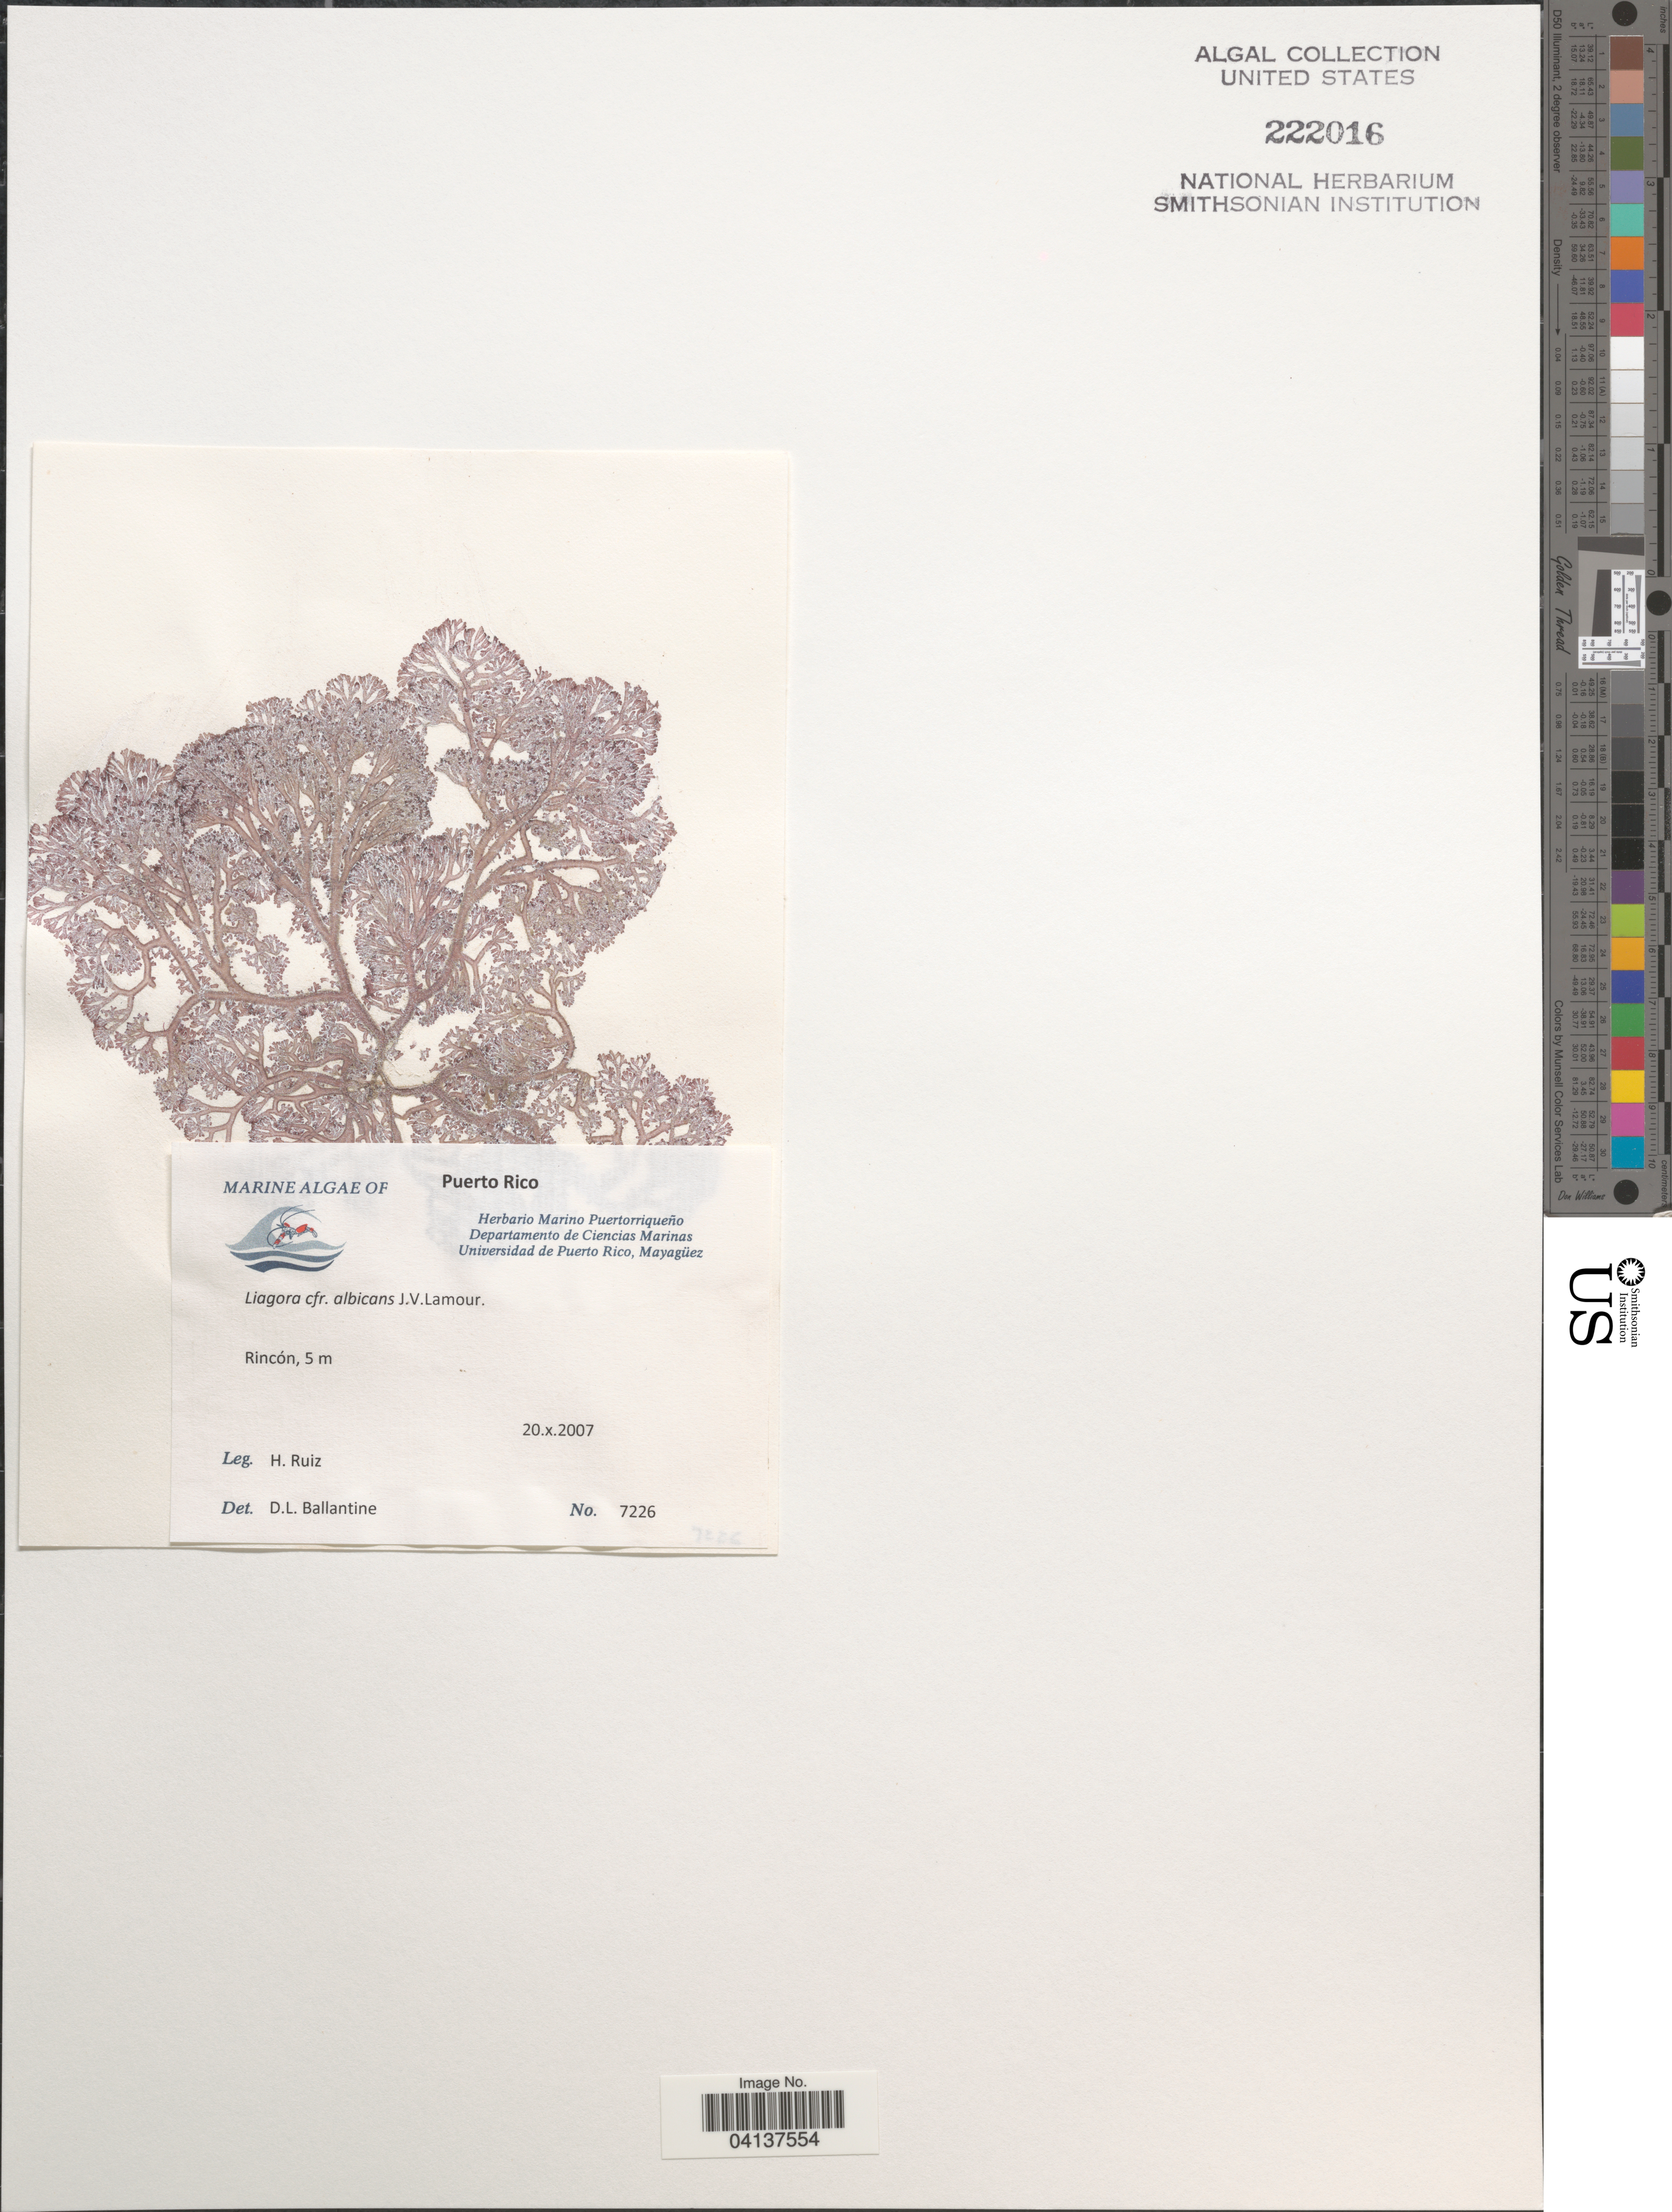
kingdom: Plantae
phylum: Rhodophyta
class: Florideophyceae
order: Nemaliales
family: Liagoraceae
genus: Liagora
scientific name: Liagora albicans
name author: J.V.Lamouroux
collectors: H. Ruiz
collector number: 7226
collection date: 2007-10-20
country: Puerto Rico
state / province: Rincón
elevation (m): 5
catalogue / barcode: US 222016